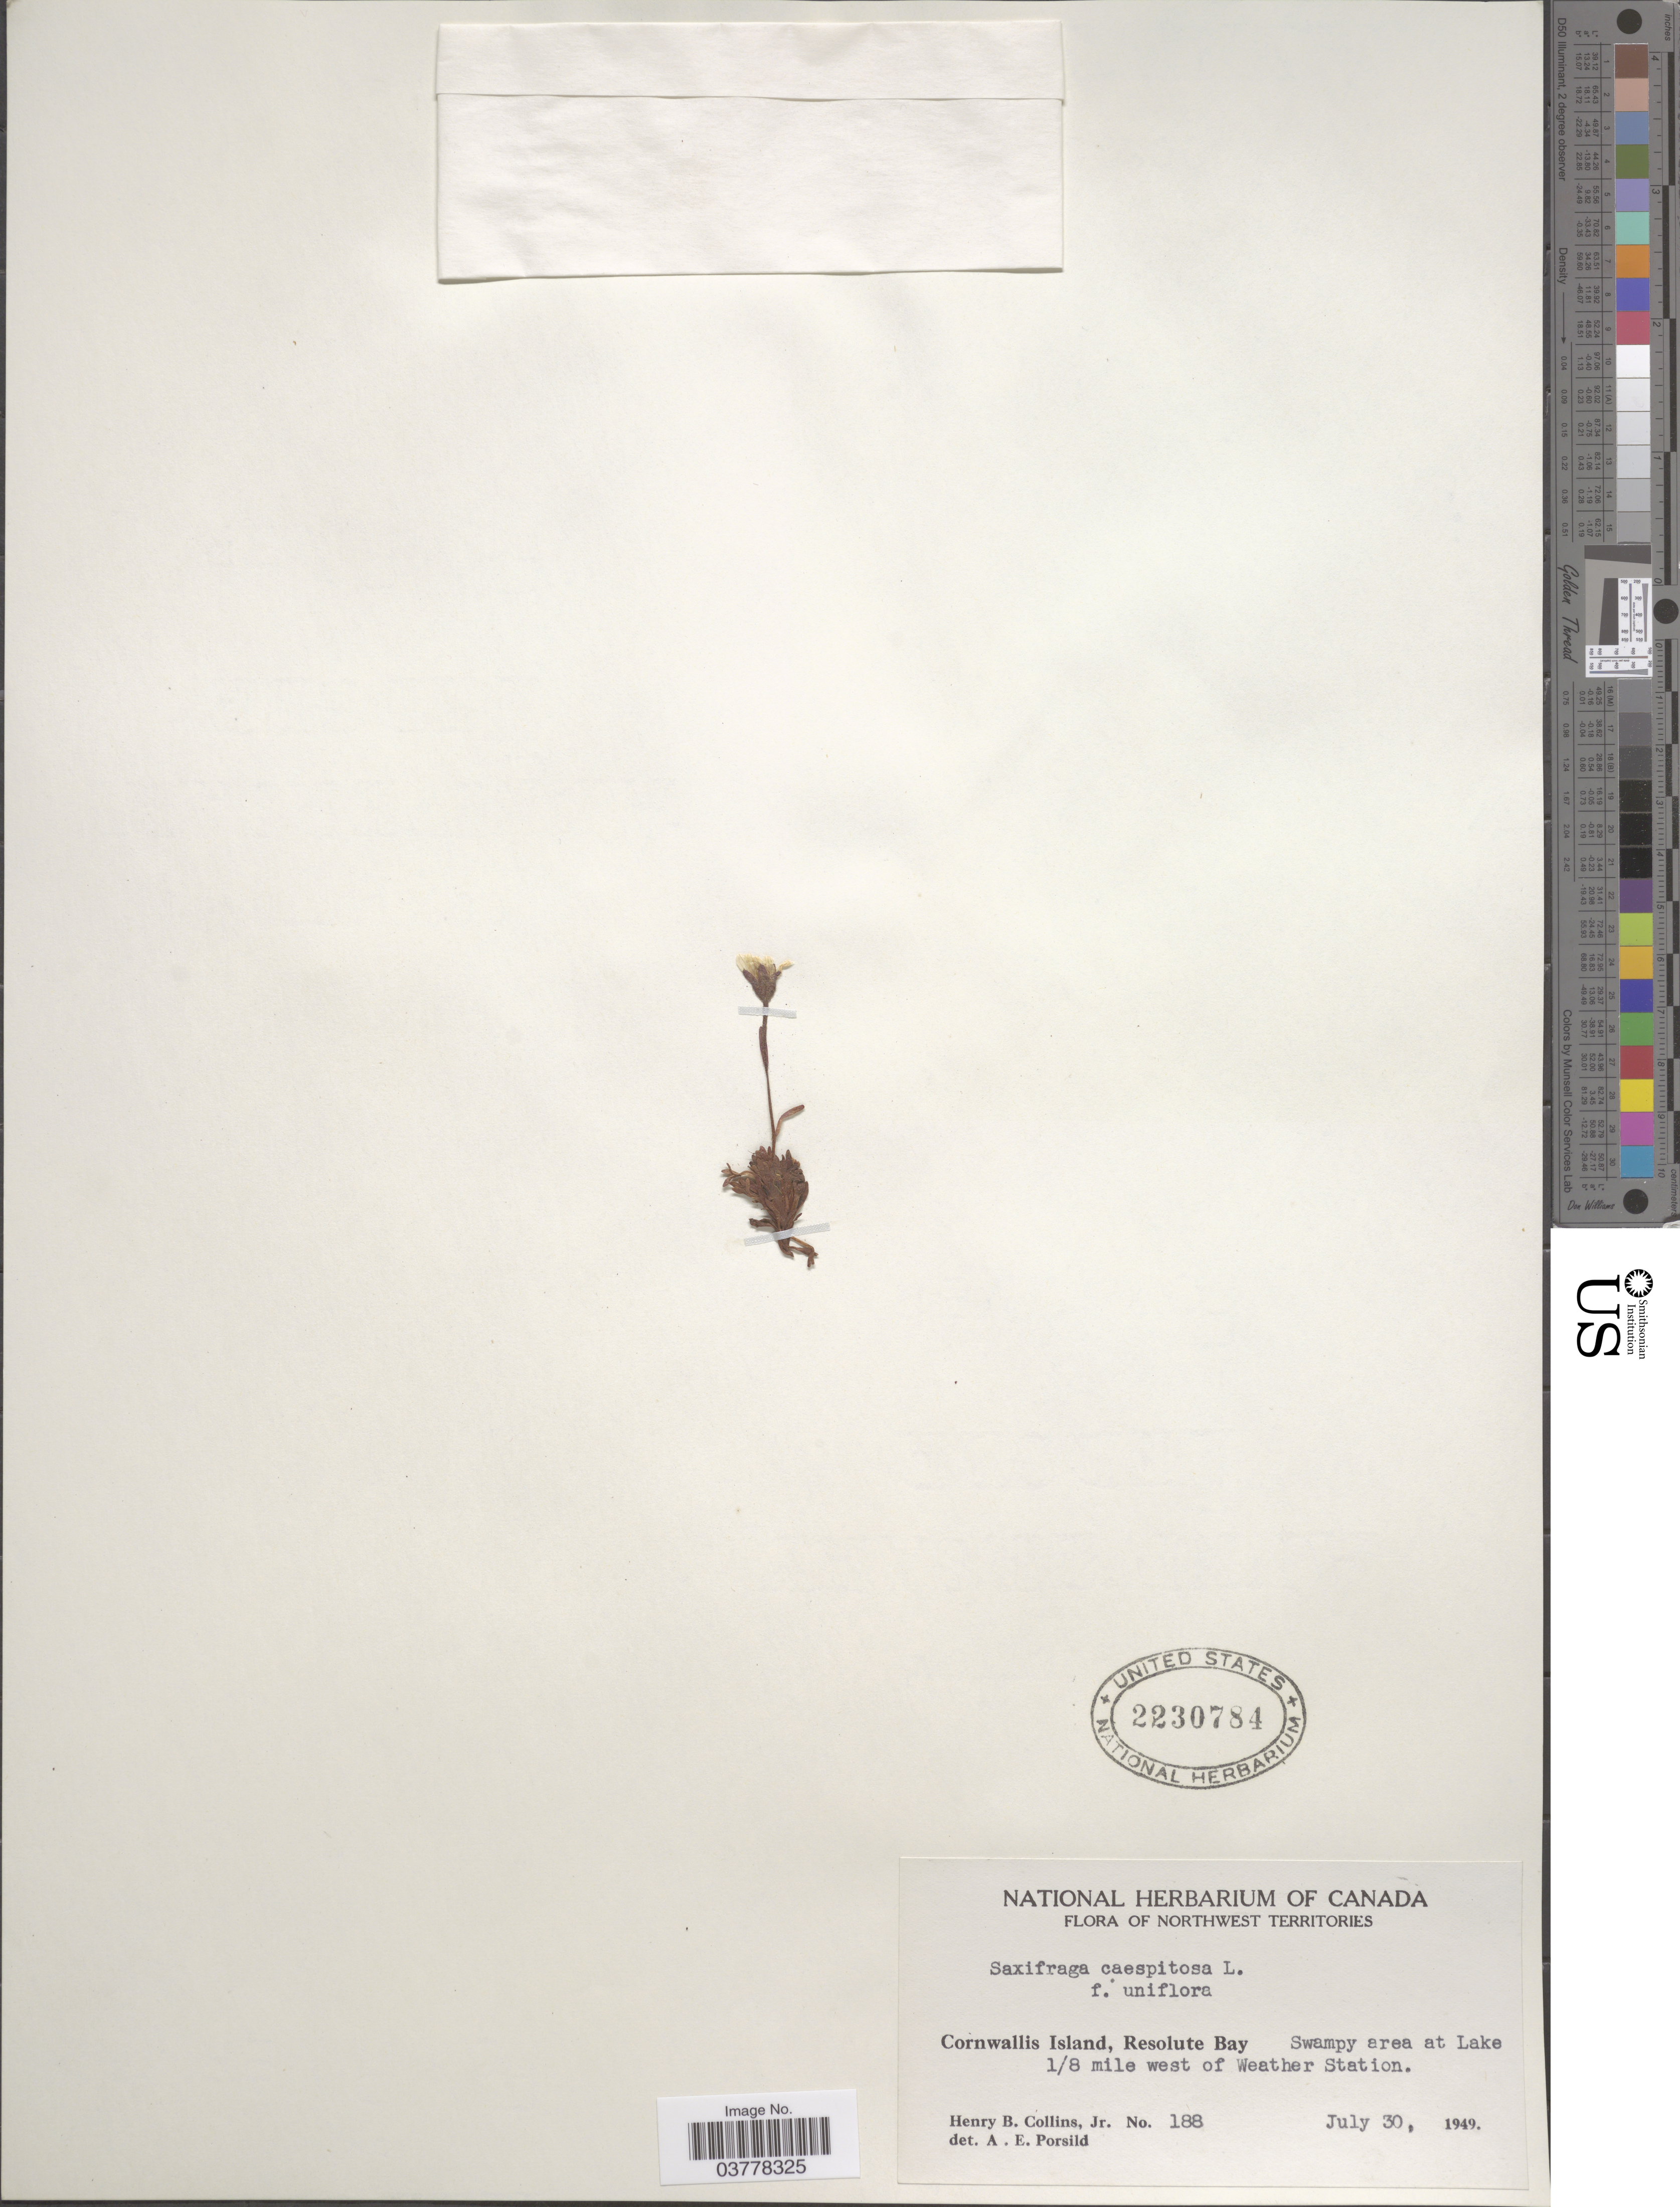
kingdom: Plantae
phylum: Tracheophyta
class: Magnoliopsida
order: Saxifragales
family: Saxifragaceae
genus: Saxifraga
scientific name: Saxifraga caespitosa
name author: L.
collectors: H. Collins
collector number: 188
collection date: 1949-07-30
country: Canada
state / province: Northwest Territories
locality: Cornwallis Island, Resolute Bay. Swampy area at Lake 1/8 mile west of Weather Station.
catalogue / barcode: US 2230784